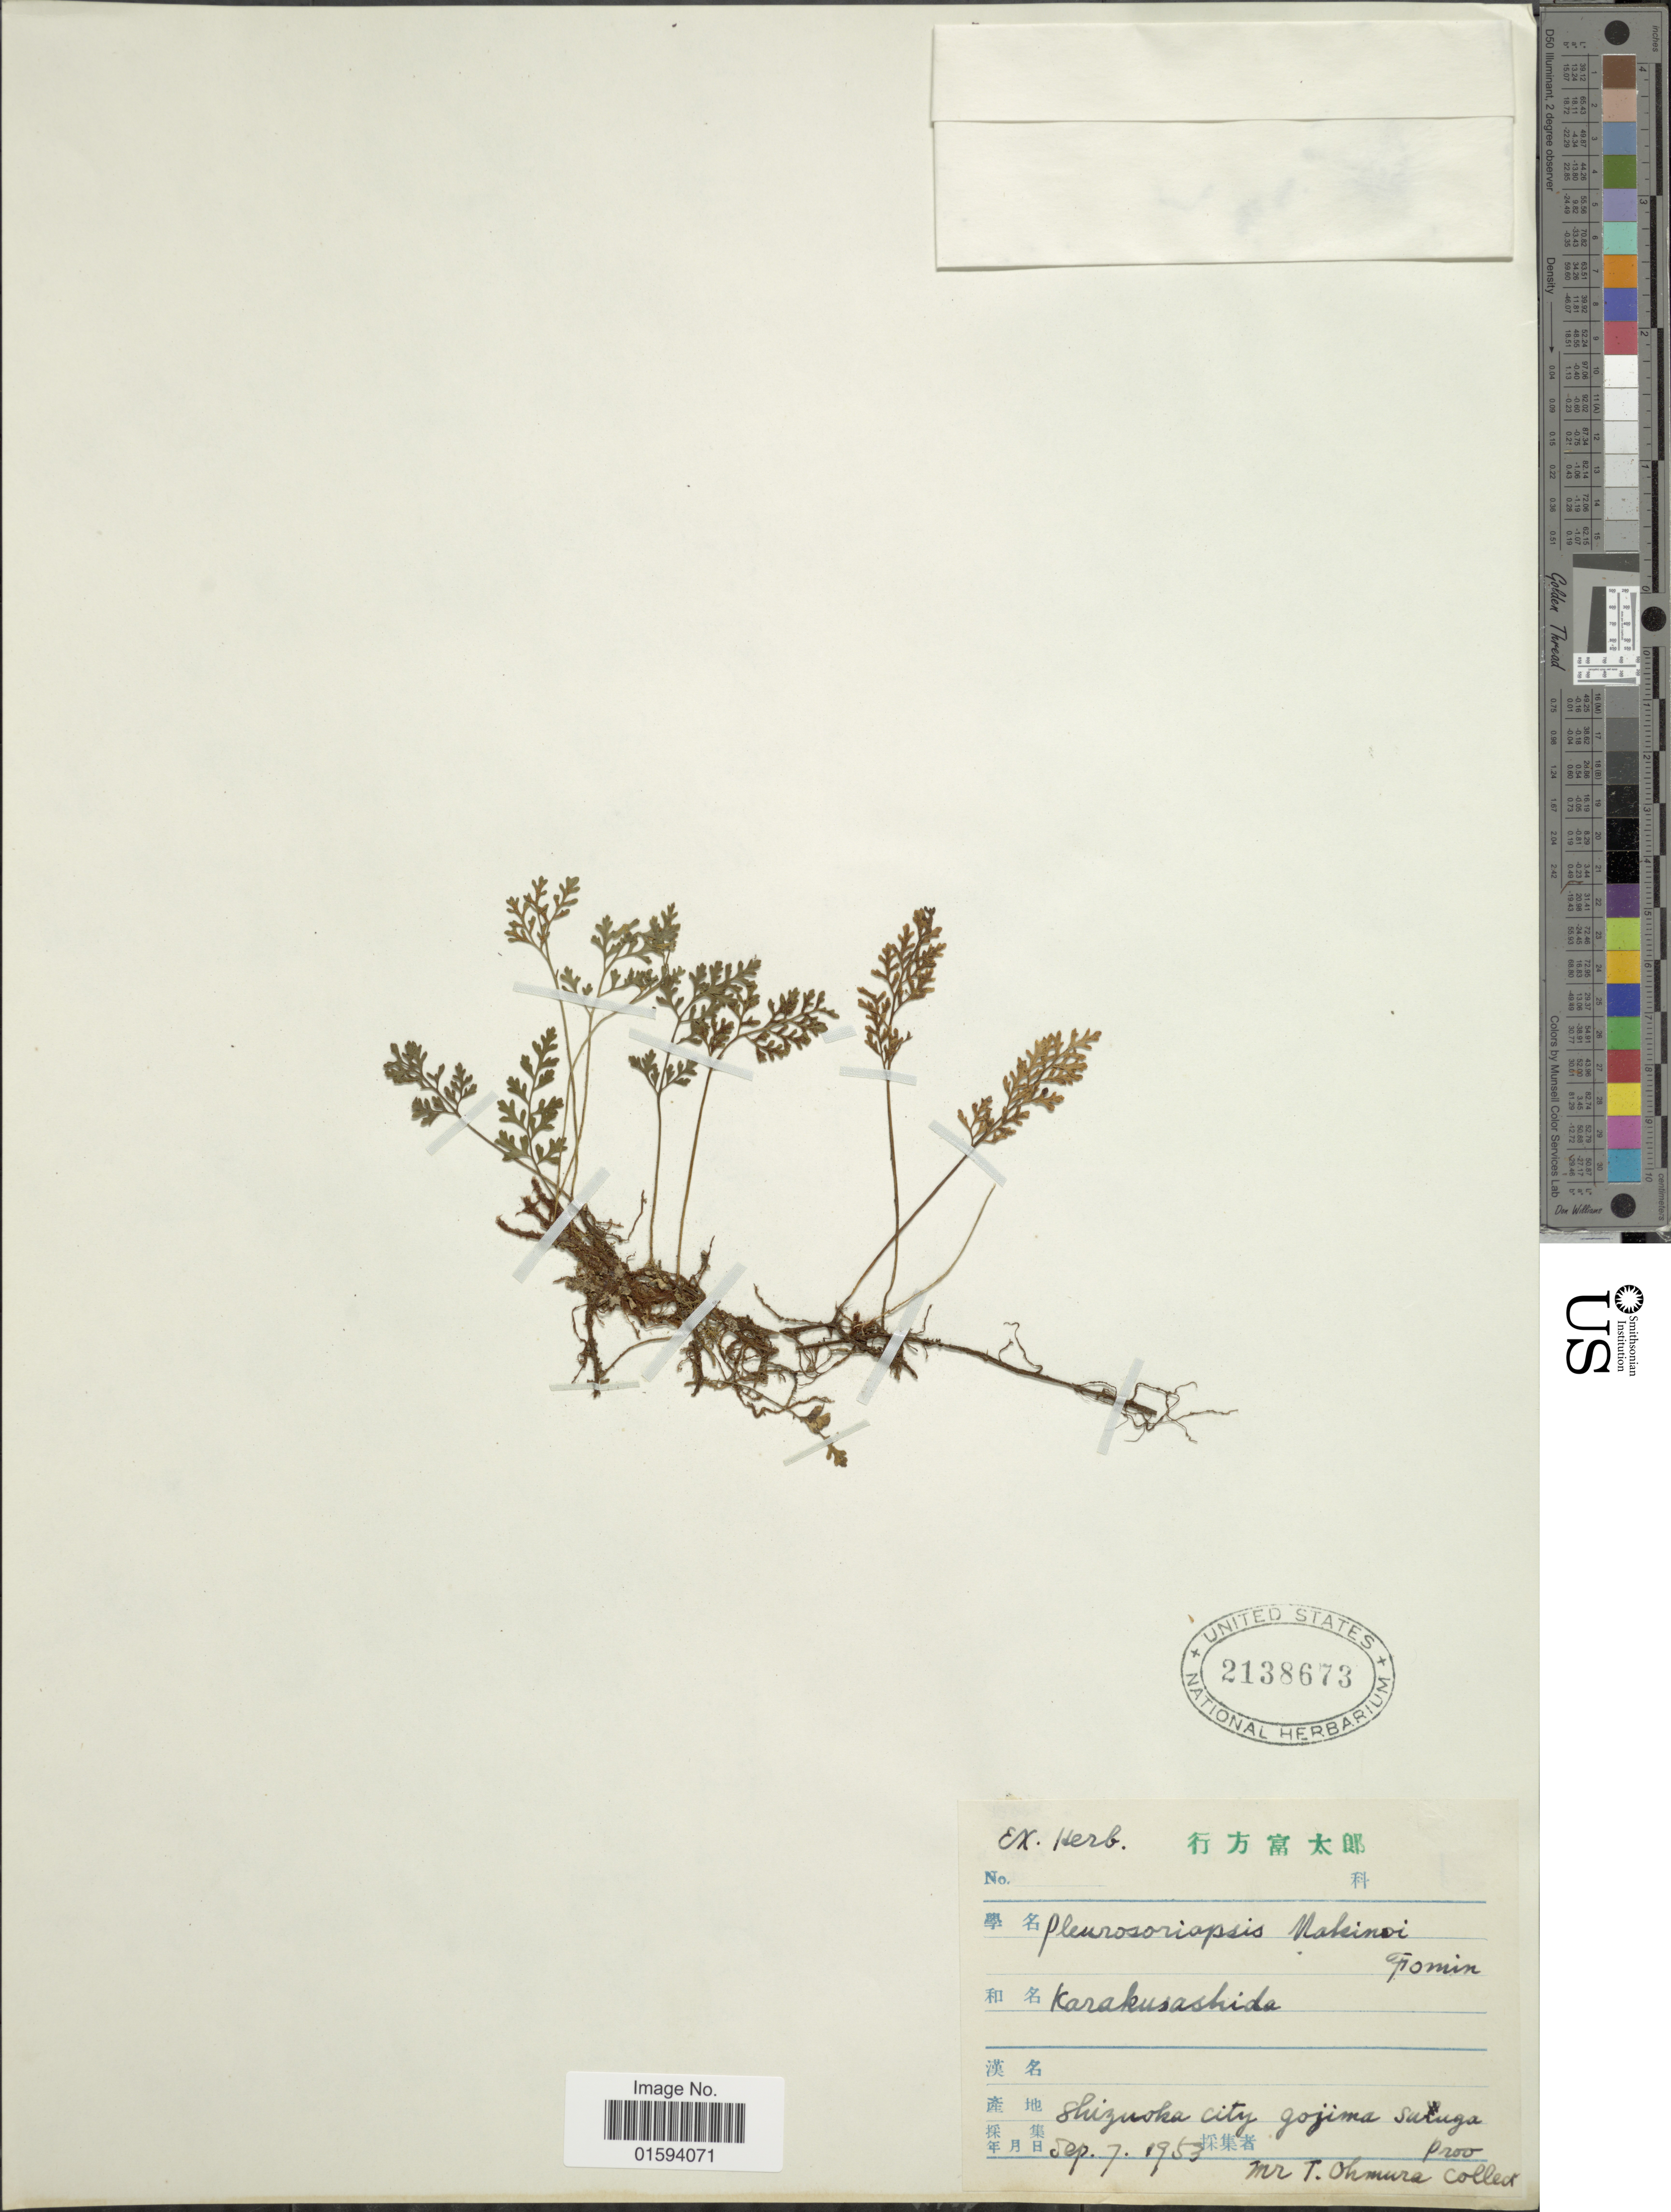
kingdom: Plantae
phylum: Tracheophyta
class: Polypodiopsida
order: Polypodiales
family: Polypodiaceae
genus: Pleurosoriopsis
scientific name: Pleurosoriopsis makinoi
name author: (Maxim.) Fomin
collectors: T. Ohmura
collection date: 1953-09-07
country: Japan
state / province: Sizuoka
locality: Shizuoka City gozima suruga.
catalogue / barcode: US 2138673